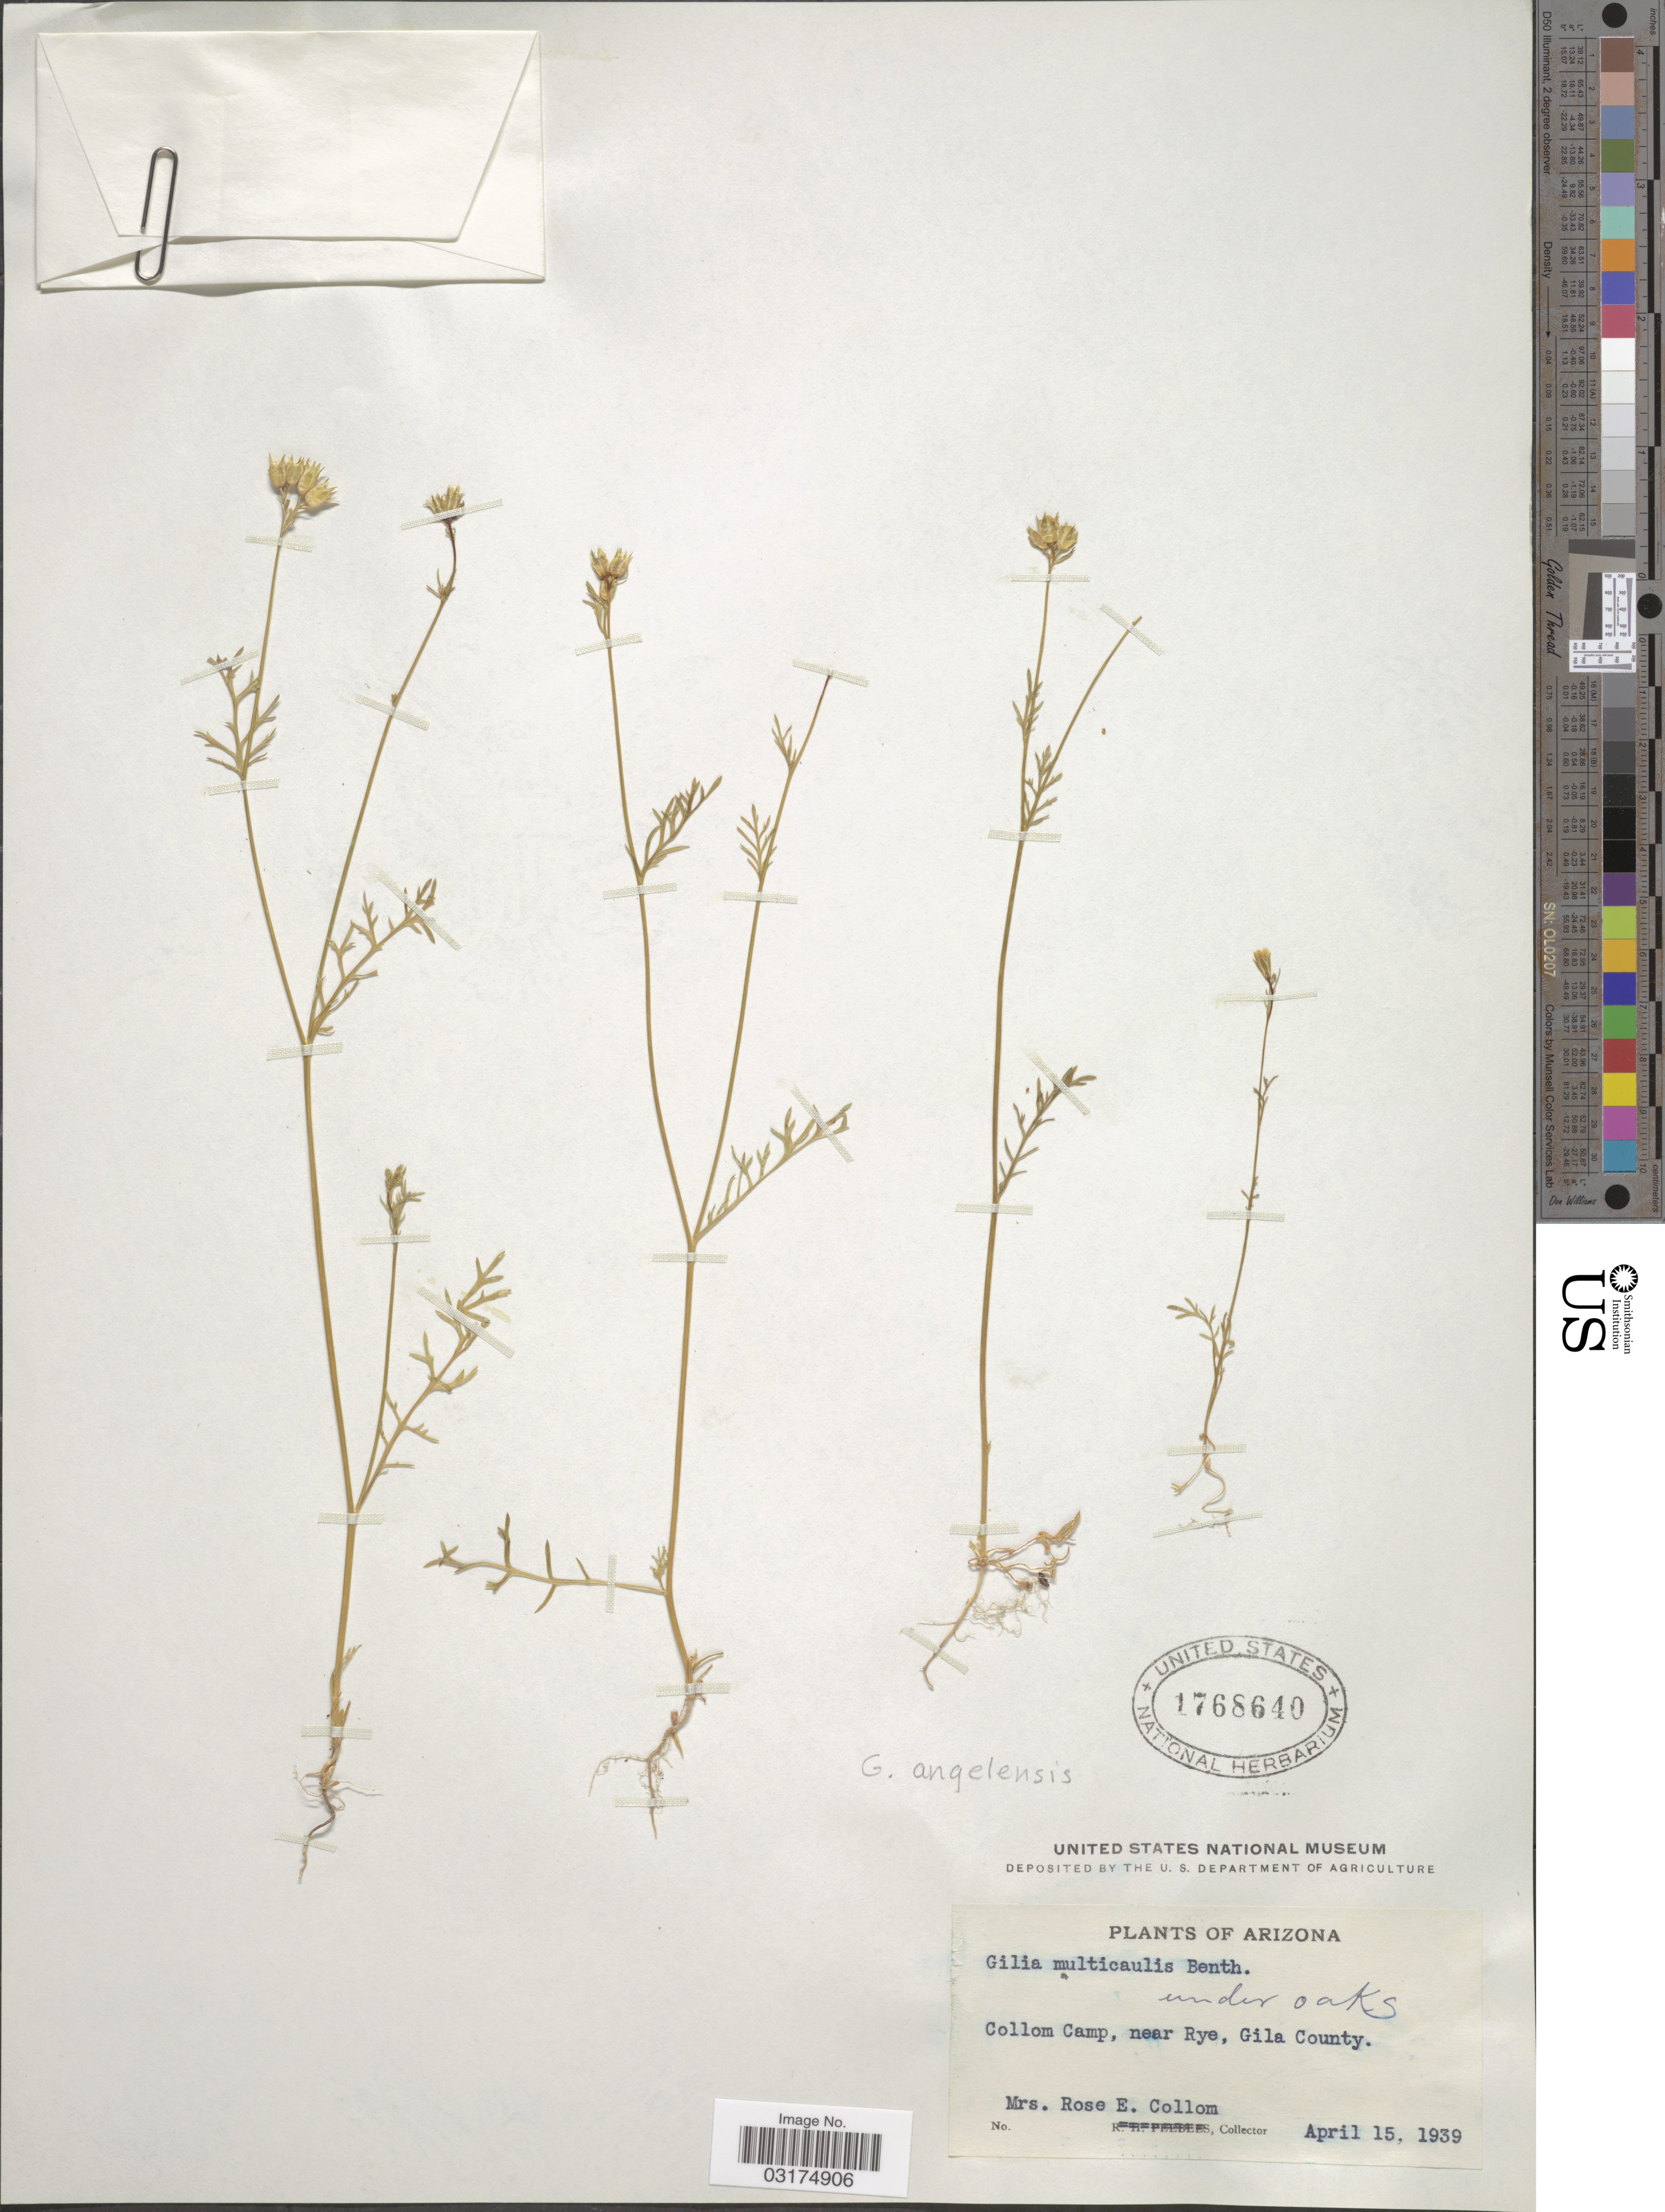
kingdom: Plantae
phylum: Tracheophyta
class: Magnoliopsida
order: Ericales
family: Polemoniaceae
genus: Gilia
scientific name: Gilia angelensis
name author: V.E. Grant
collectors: R. E. Collom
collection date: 1939-04-15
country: United States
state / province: Arizona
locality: Collom Camp, near Rye, Gila County.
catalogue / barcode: US 1768640